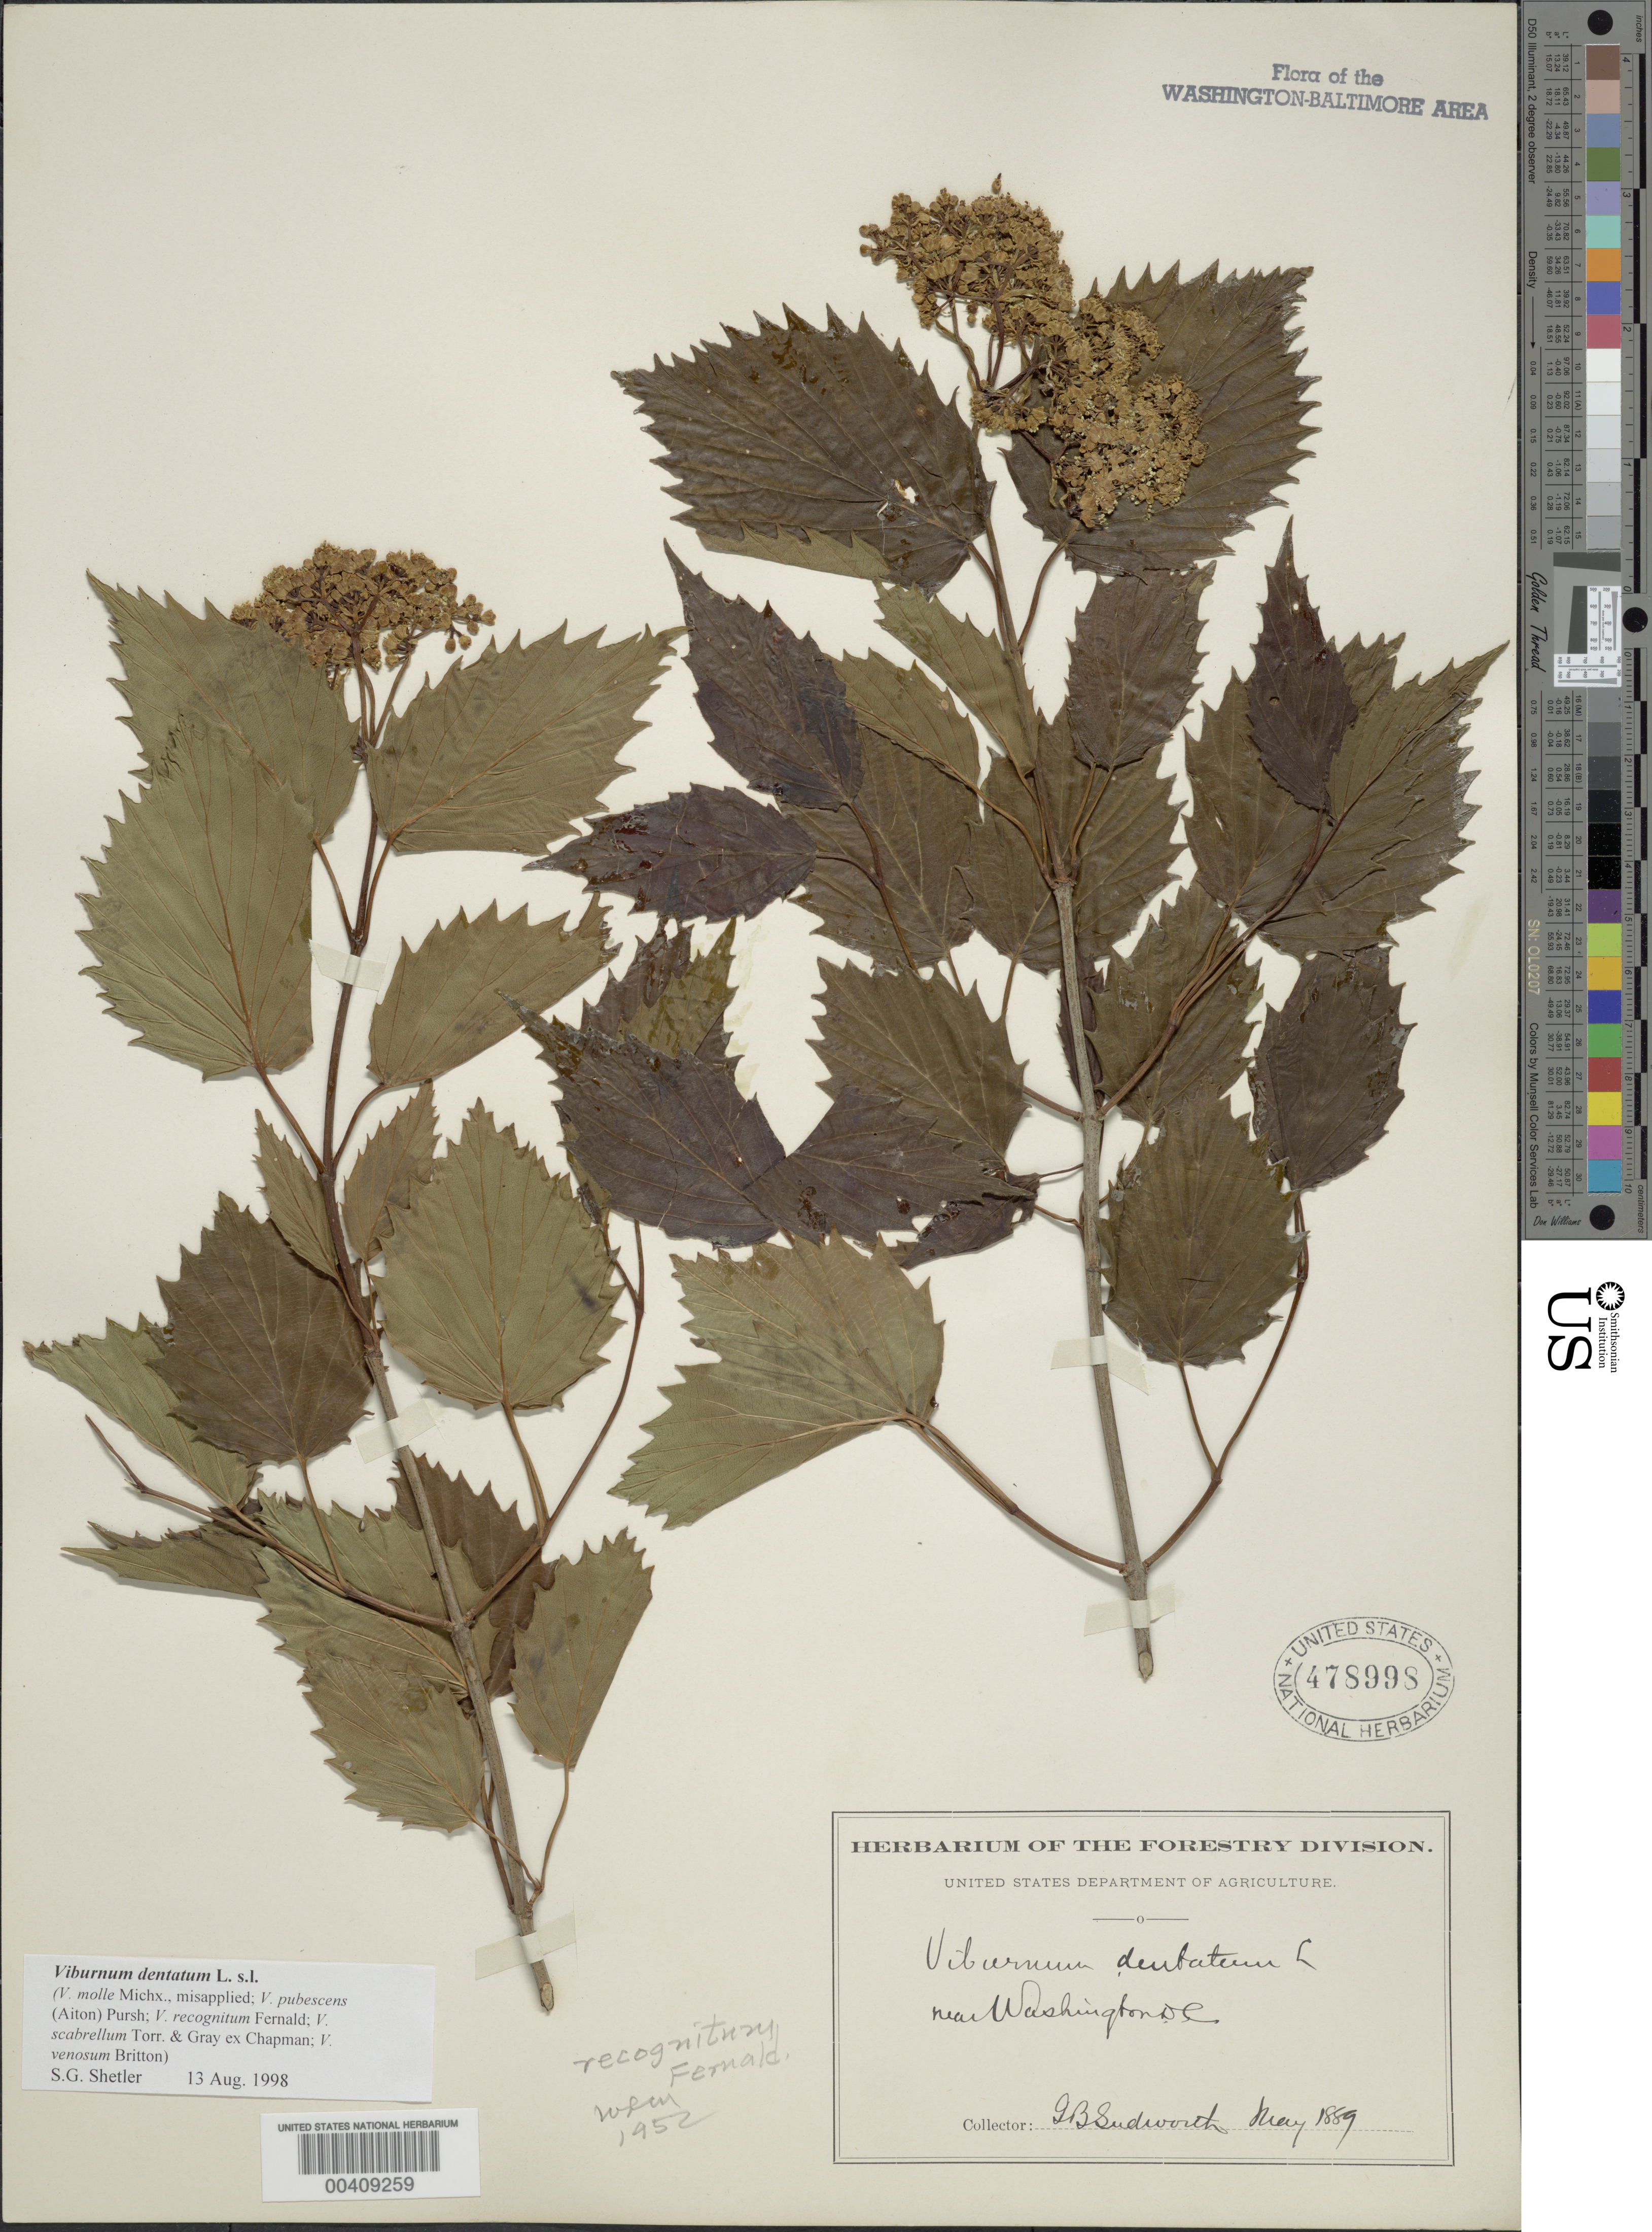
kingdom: Plantae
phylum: Tracheophyta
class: Magnoliopsida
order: Dipsacales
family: Viburnaceae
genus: Viburnum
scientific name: Viburnum dentatum var. recognitum ined.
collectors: G. B. Sudworth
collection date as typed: May 1889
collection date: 1889-05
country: United States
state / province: District of Columbia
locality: Washington DC Area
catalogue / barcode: US 478998